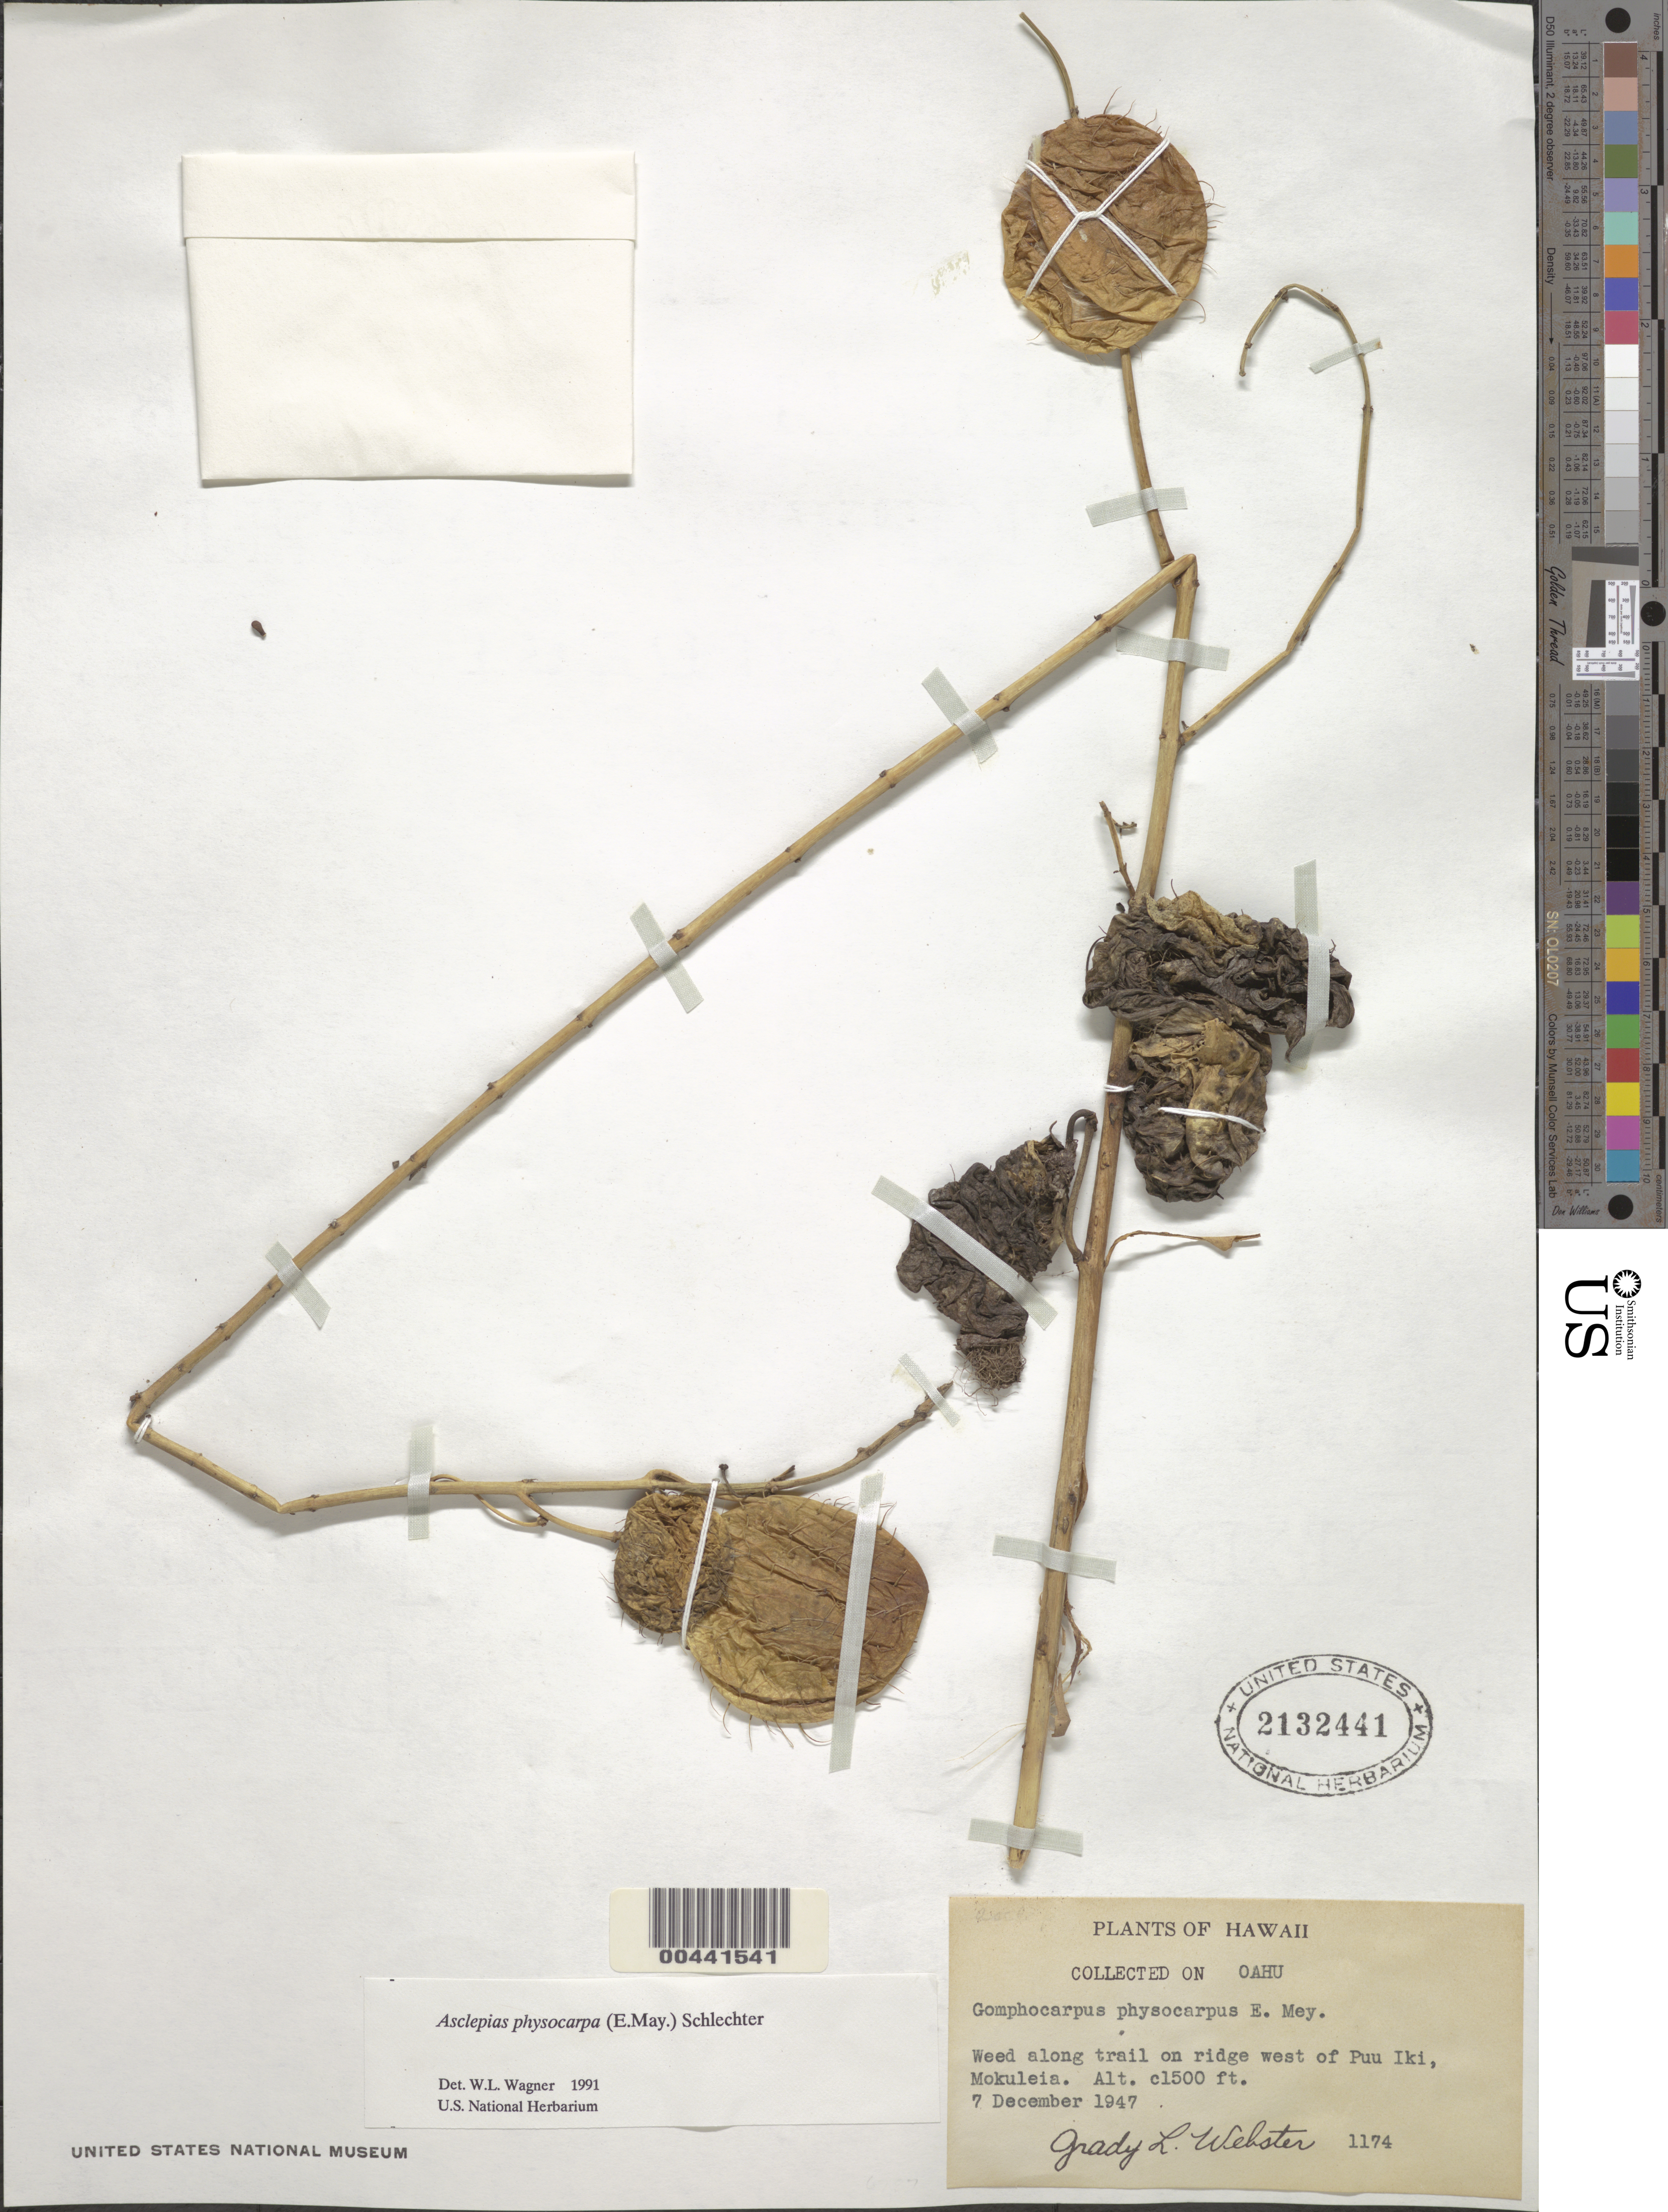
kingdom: Plantae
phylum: Tracheophyta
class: Magnoliopsida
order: Gentianales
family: Apocynaceae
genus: Asclepias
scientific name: Asclepias physocarpa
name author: (E. Mey.) Schltr.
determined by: Wagner, W. L., (BOT), Smithsonian Institution - National Museum of Natural History (UNITED STATES)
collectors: G. L. Webster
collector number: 1174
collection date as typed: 7 Dec 1947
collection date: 1947-12-07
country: United States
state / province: Hawaii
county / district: Honolulu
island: Oahu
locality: along trail on ridge west of Puu Iki, Mokuleia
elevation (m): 457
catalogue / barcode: US 2132441